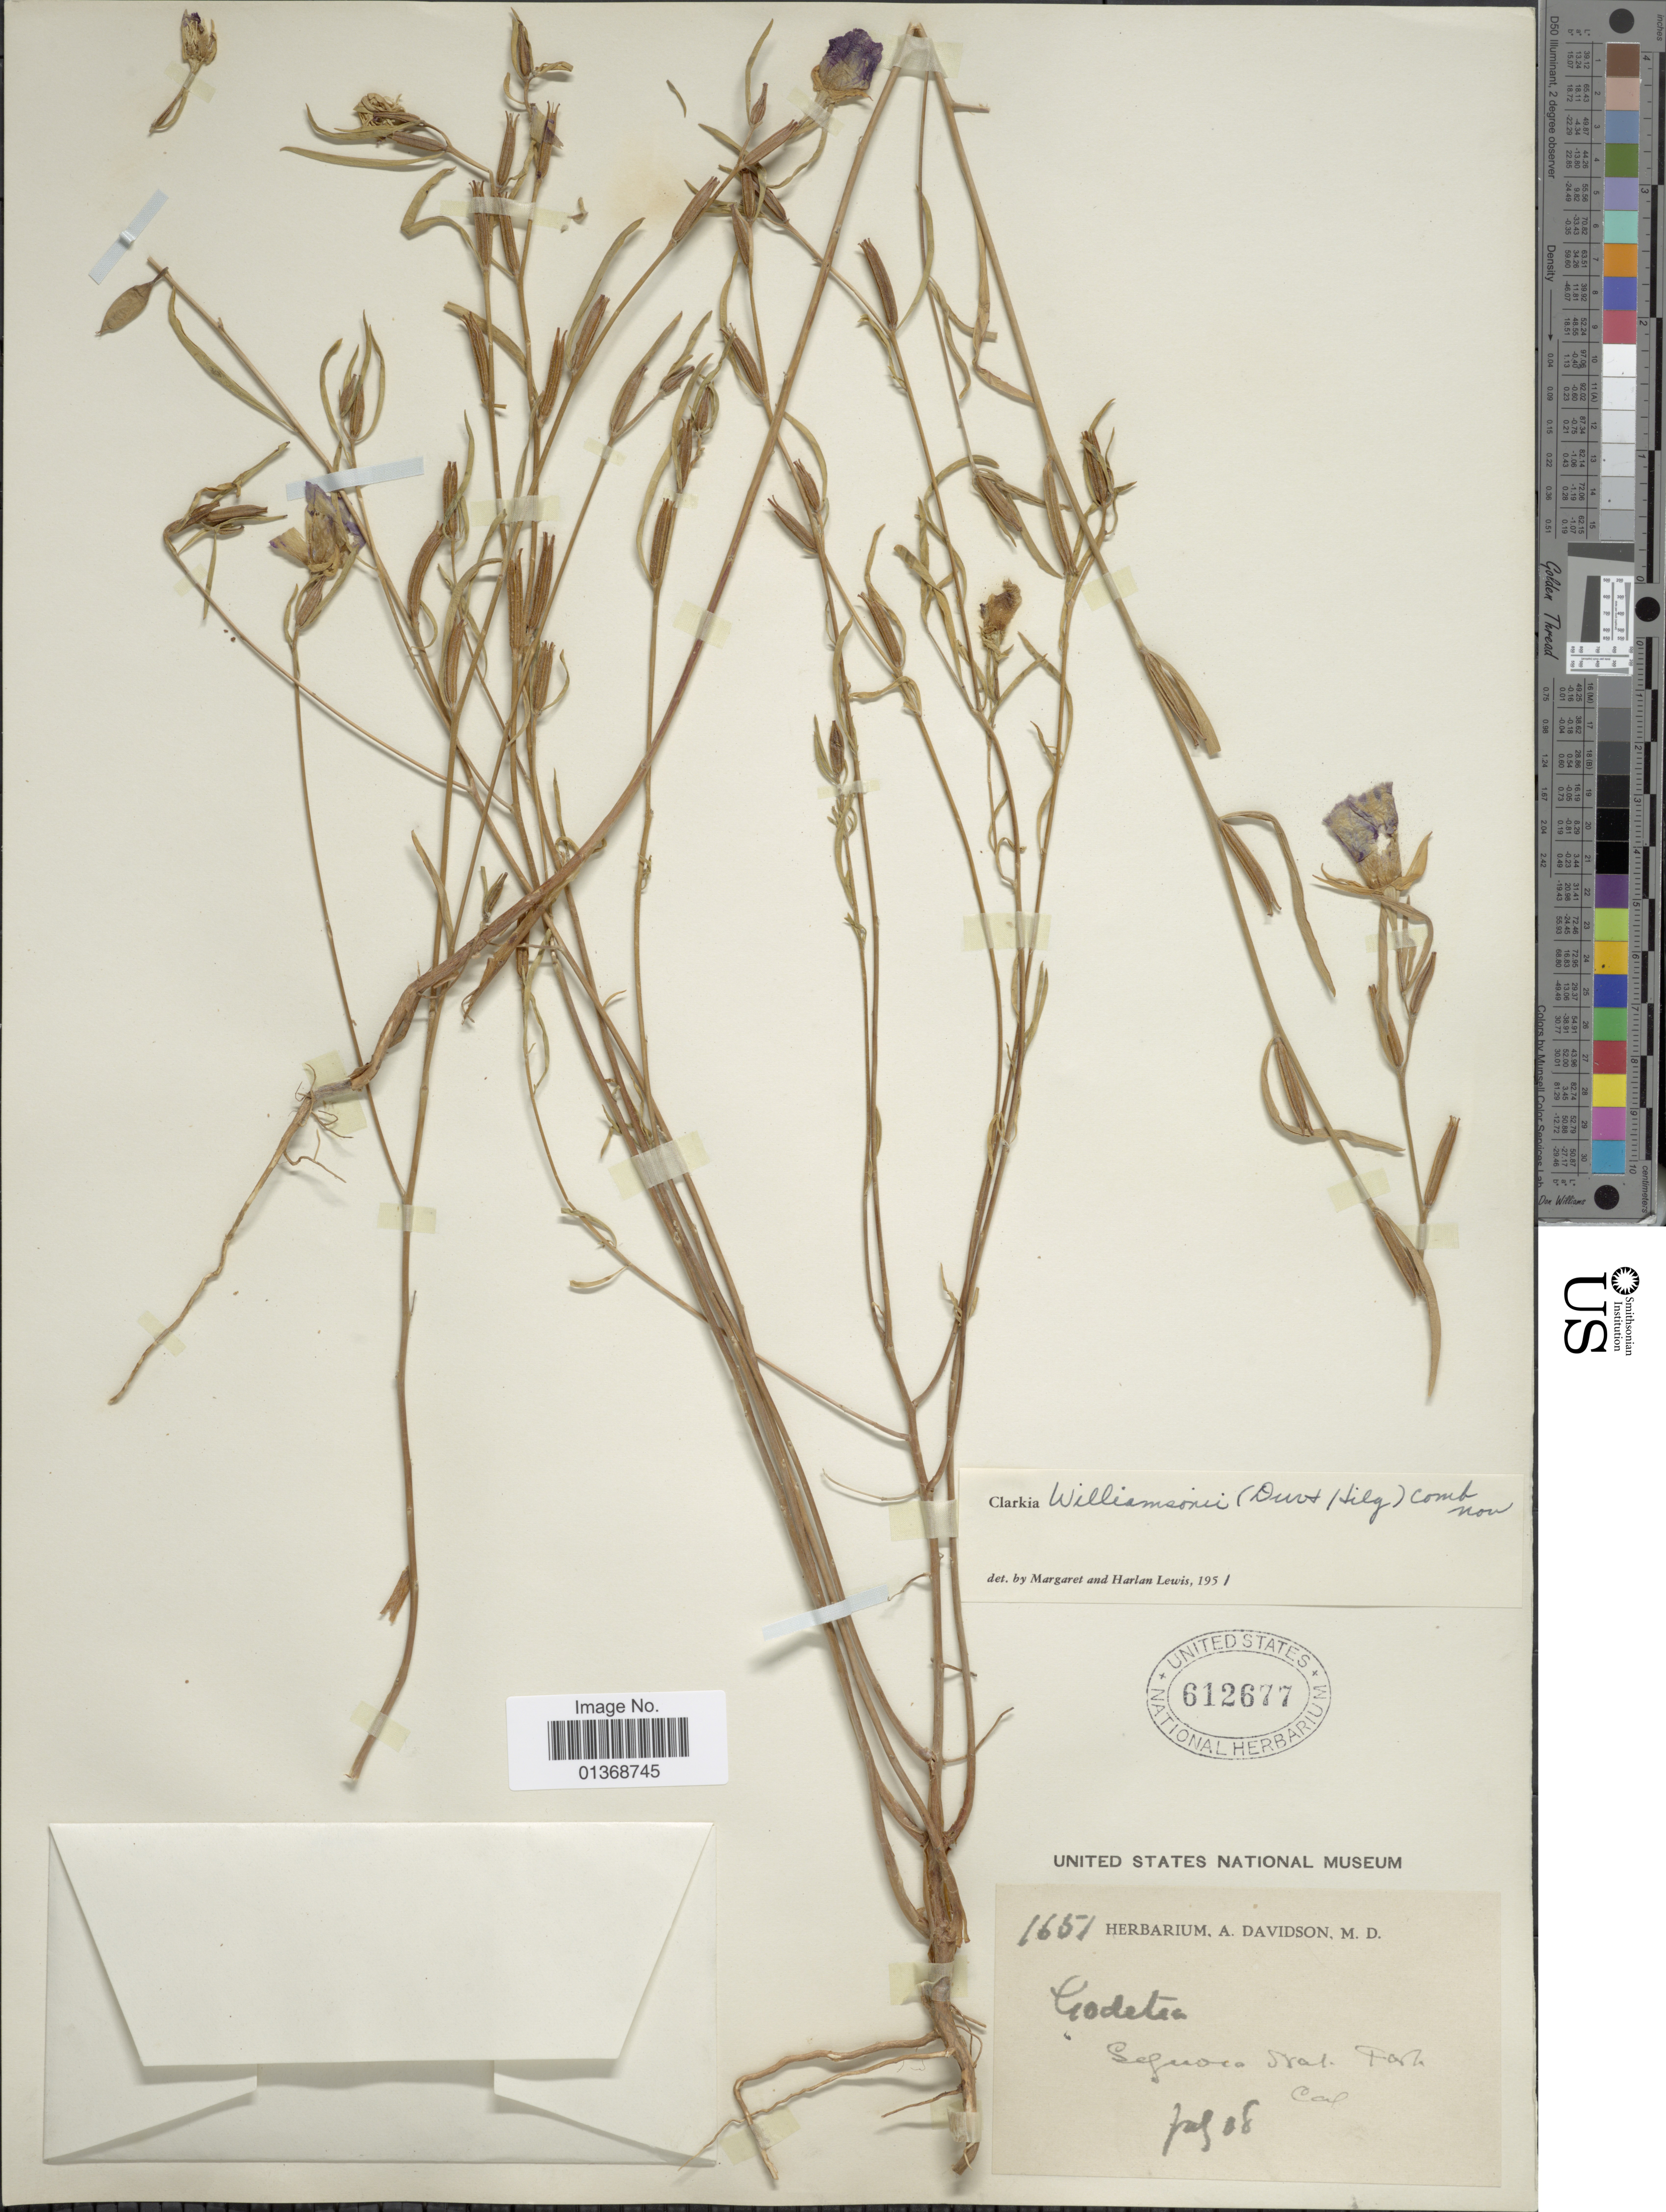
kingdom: Plantae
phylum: Tracheophyta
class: Magnoliopsida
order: Myrtales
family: Onagraceae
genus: Clarkia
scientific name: Clarkia williamsonii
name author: (Durand & Hilg.) F. H. Lewis & M.E. Lewis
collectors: A. Davidson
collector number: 1651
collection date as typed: Transcribed d/m/y: /7/8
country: United States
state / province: California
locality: Sequoia Nat. Park.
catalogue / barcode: US 612677